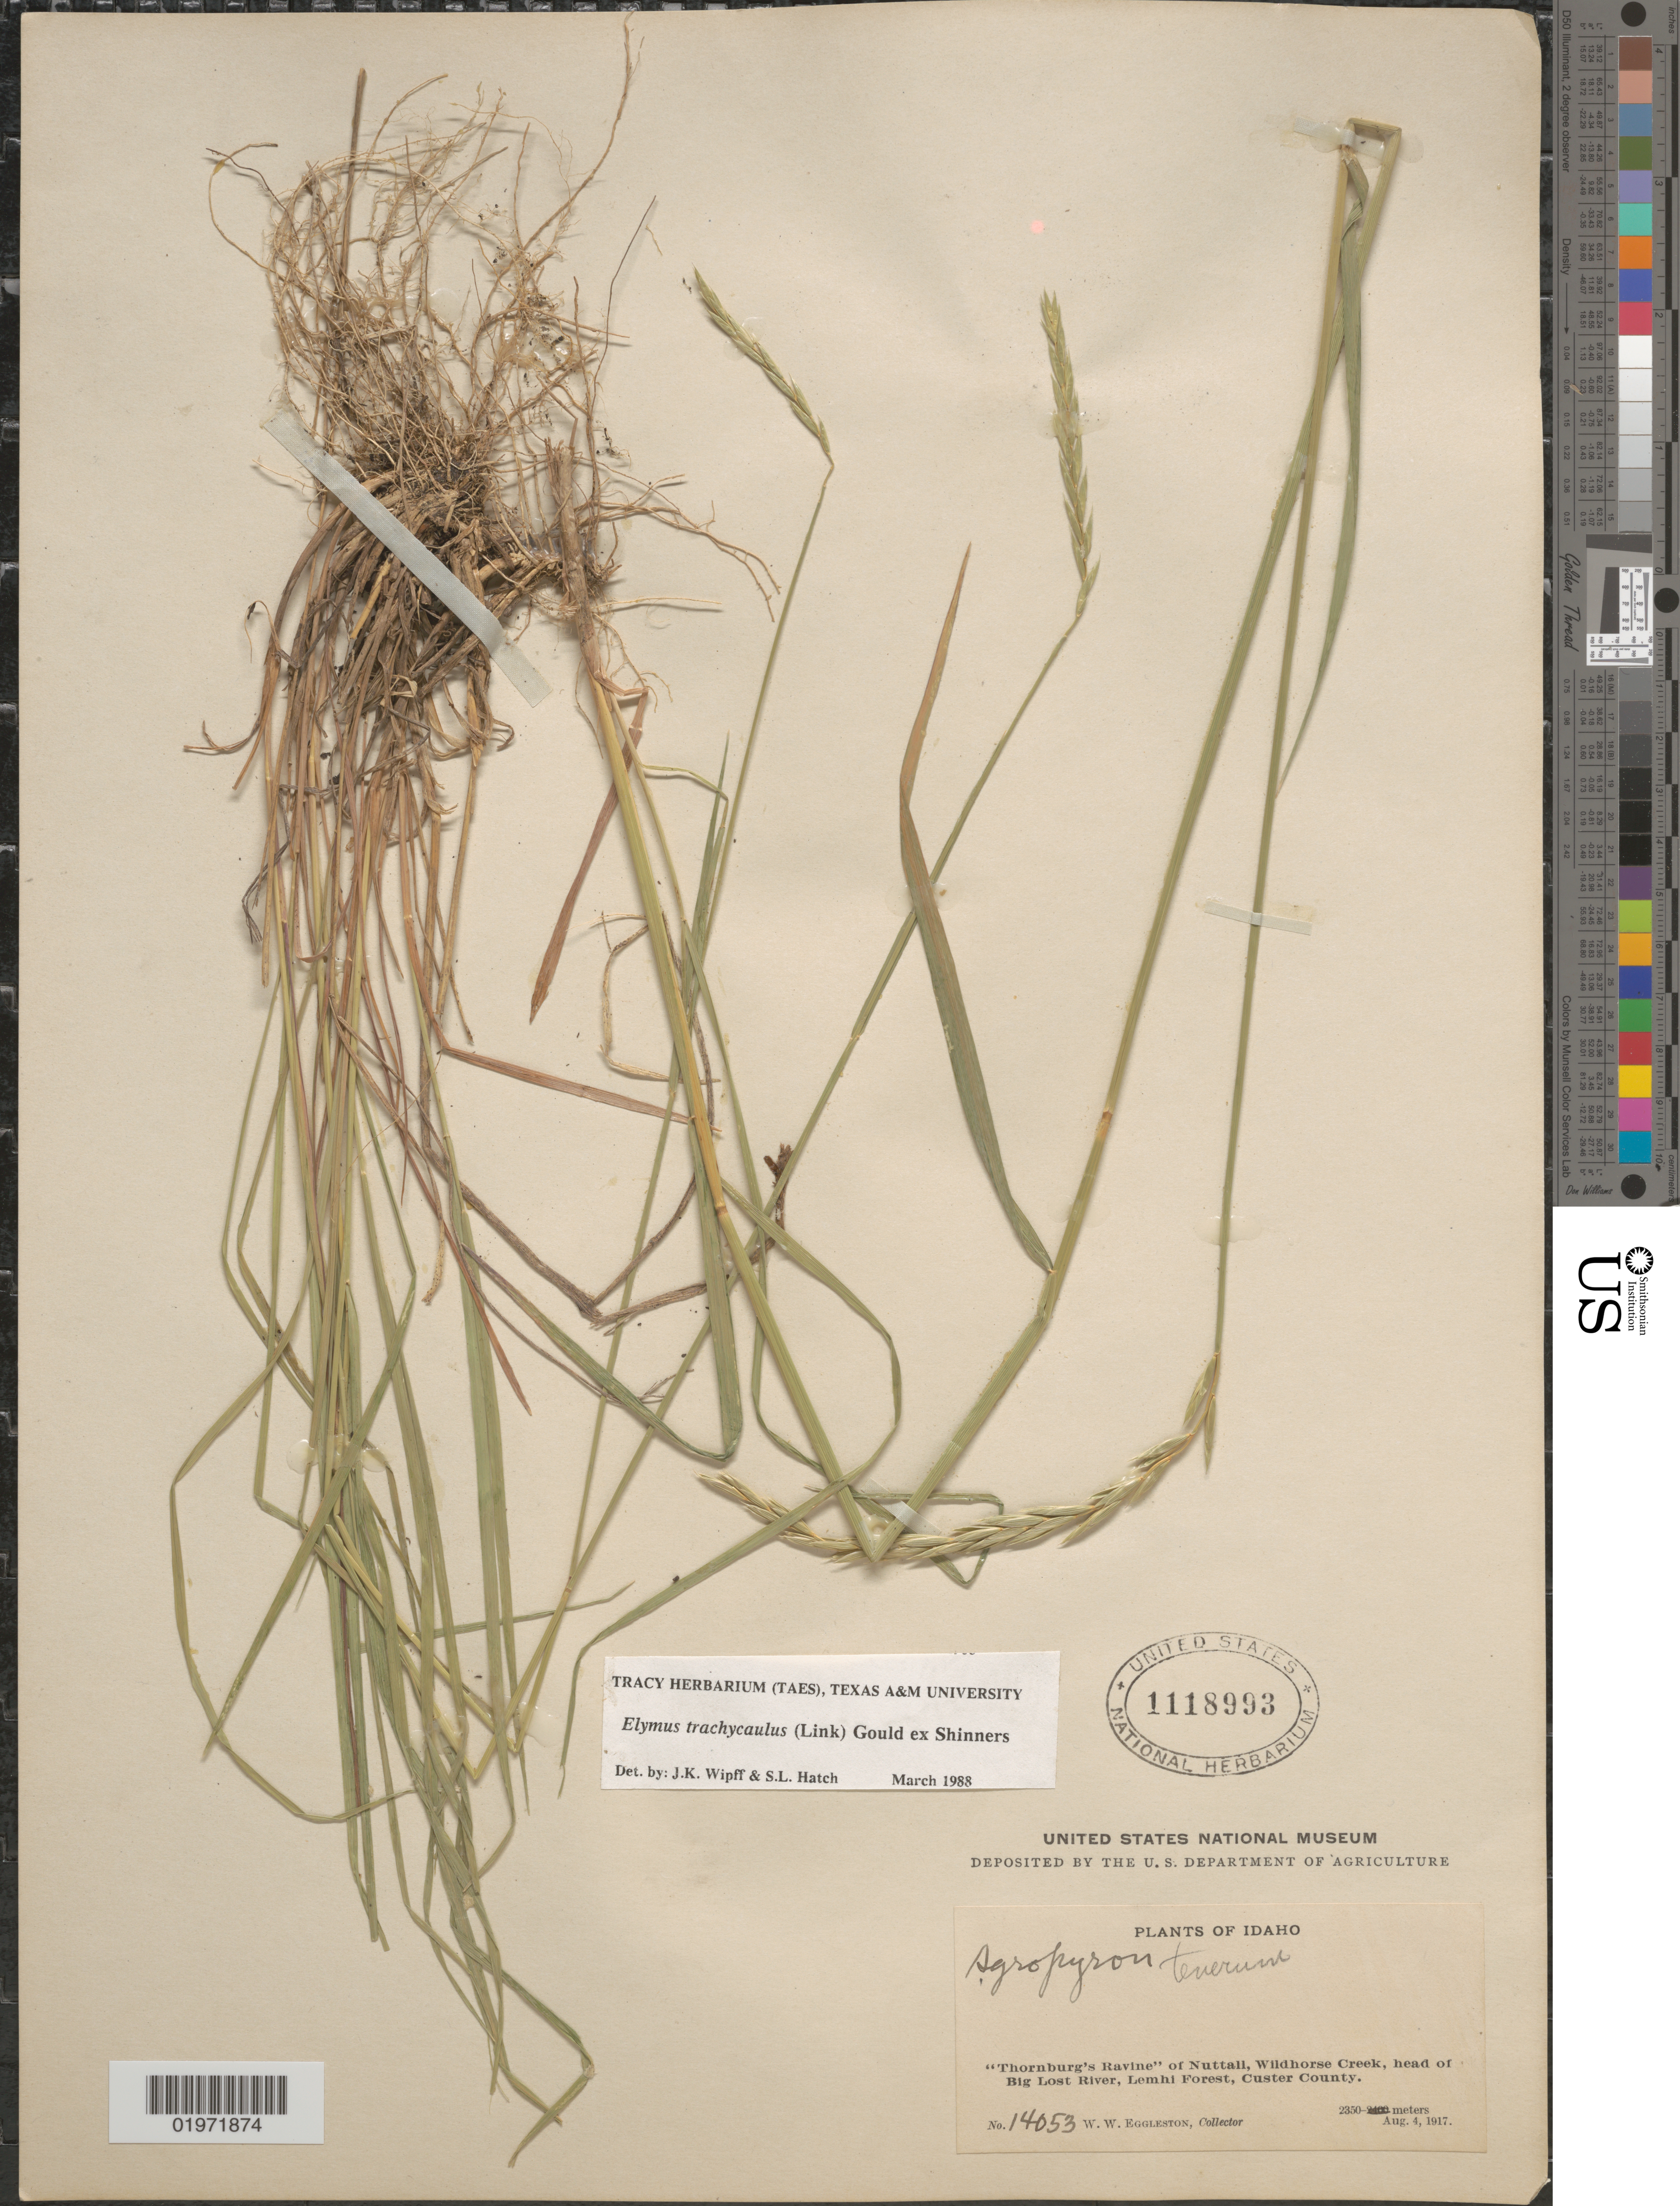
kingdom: Plantae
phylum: Tracheophyta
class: Liliopsida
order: Poales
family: Poaceae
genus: Elymus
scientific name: Elymus trachycaulus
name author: (Link) Gould ex Shinners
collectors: W. W. Eggleston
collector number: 14053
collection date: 1917-08-04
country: United States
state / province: Idaho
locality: Thornburg's Ravine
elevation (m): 2350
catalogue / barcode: US 1118993